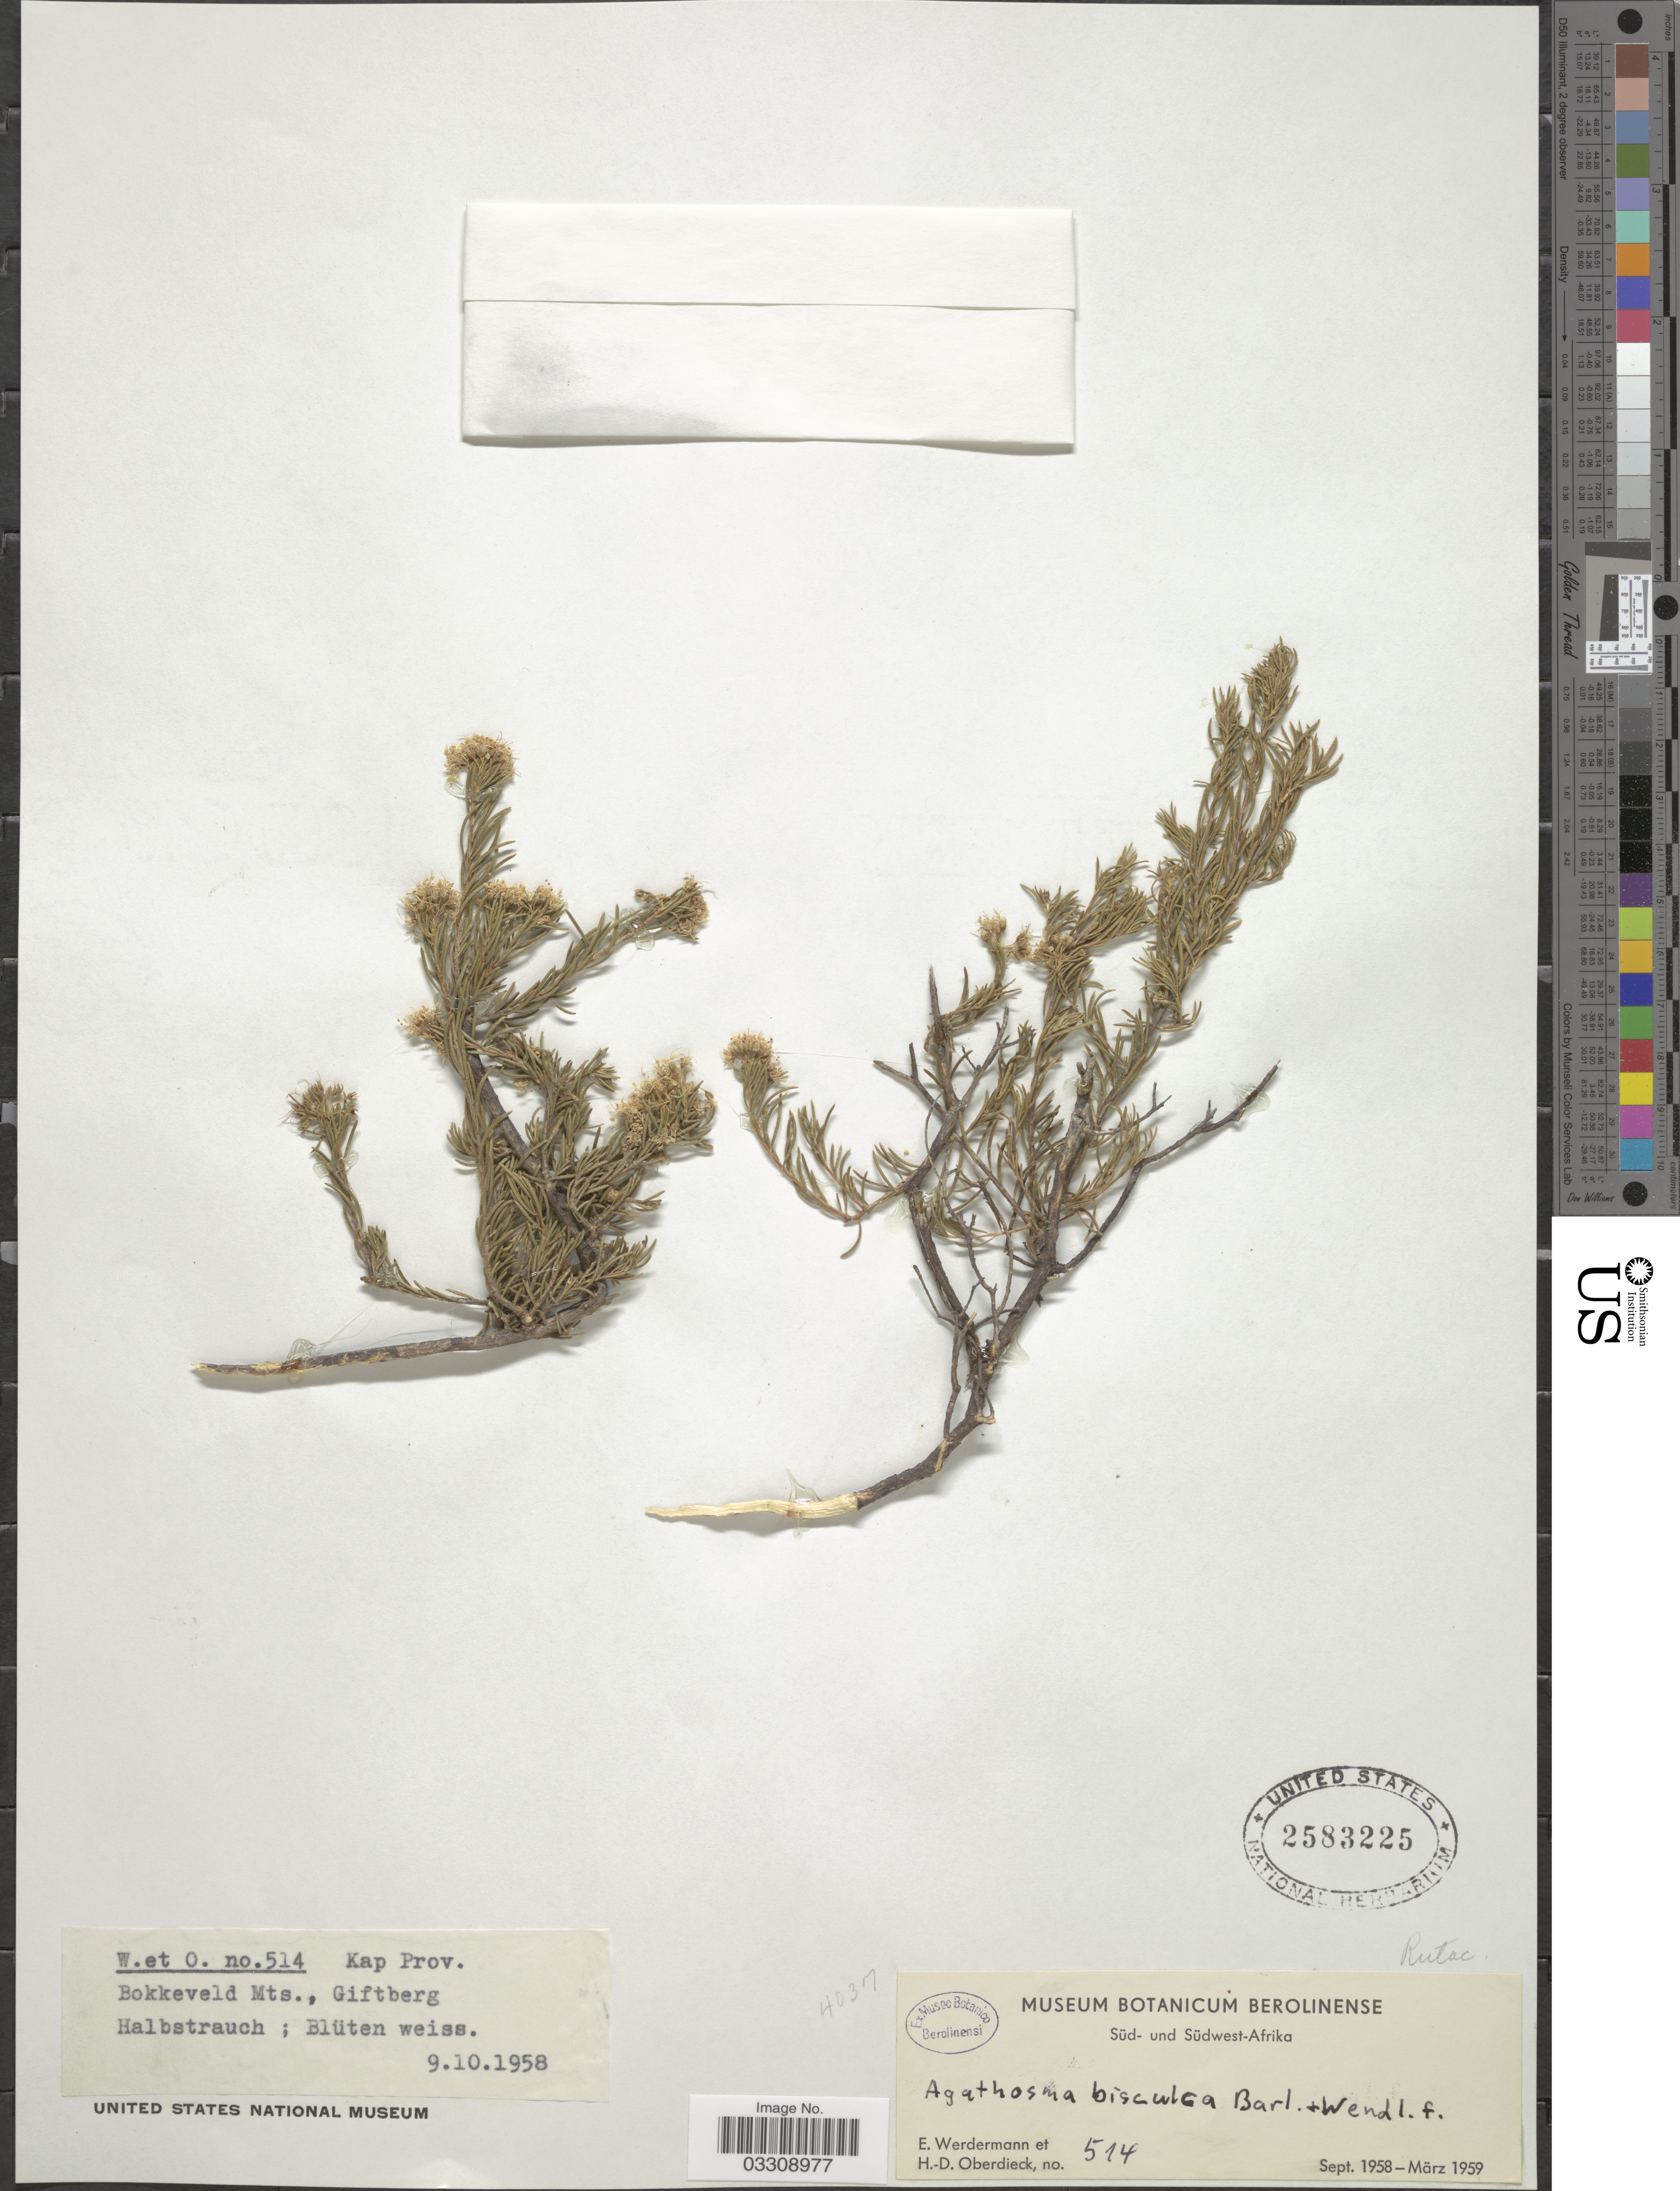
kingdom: Plantae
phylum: Tracheophyta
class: Magnoliopsida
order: Sapindales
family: Rutaceae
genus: Agathosma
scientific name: Agathosma bisulca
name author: Bartl. & H.L. Wendl.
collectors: E. Werdermann & H. Oberdieck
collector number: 514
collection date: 1958-10-09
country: South Africa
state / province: Western Cape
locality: Kap Prov., Bokkeveld Mts., Giftberg.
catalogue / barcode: US 2583225